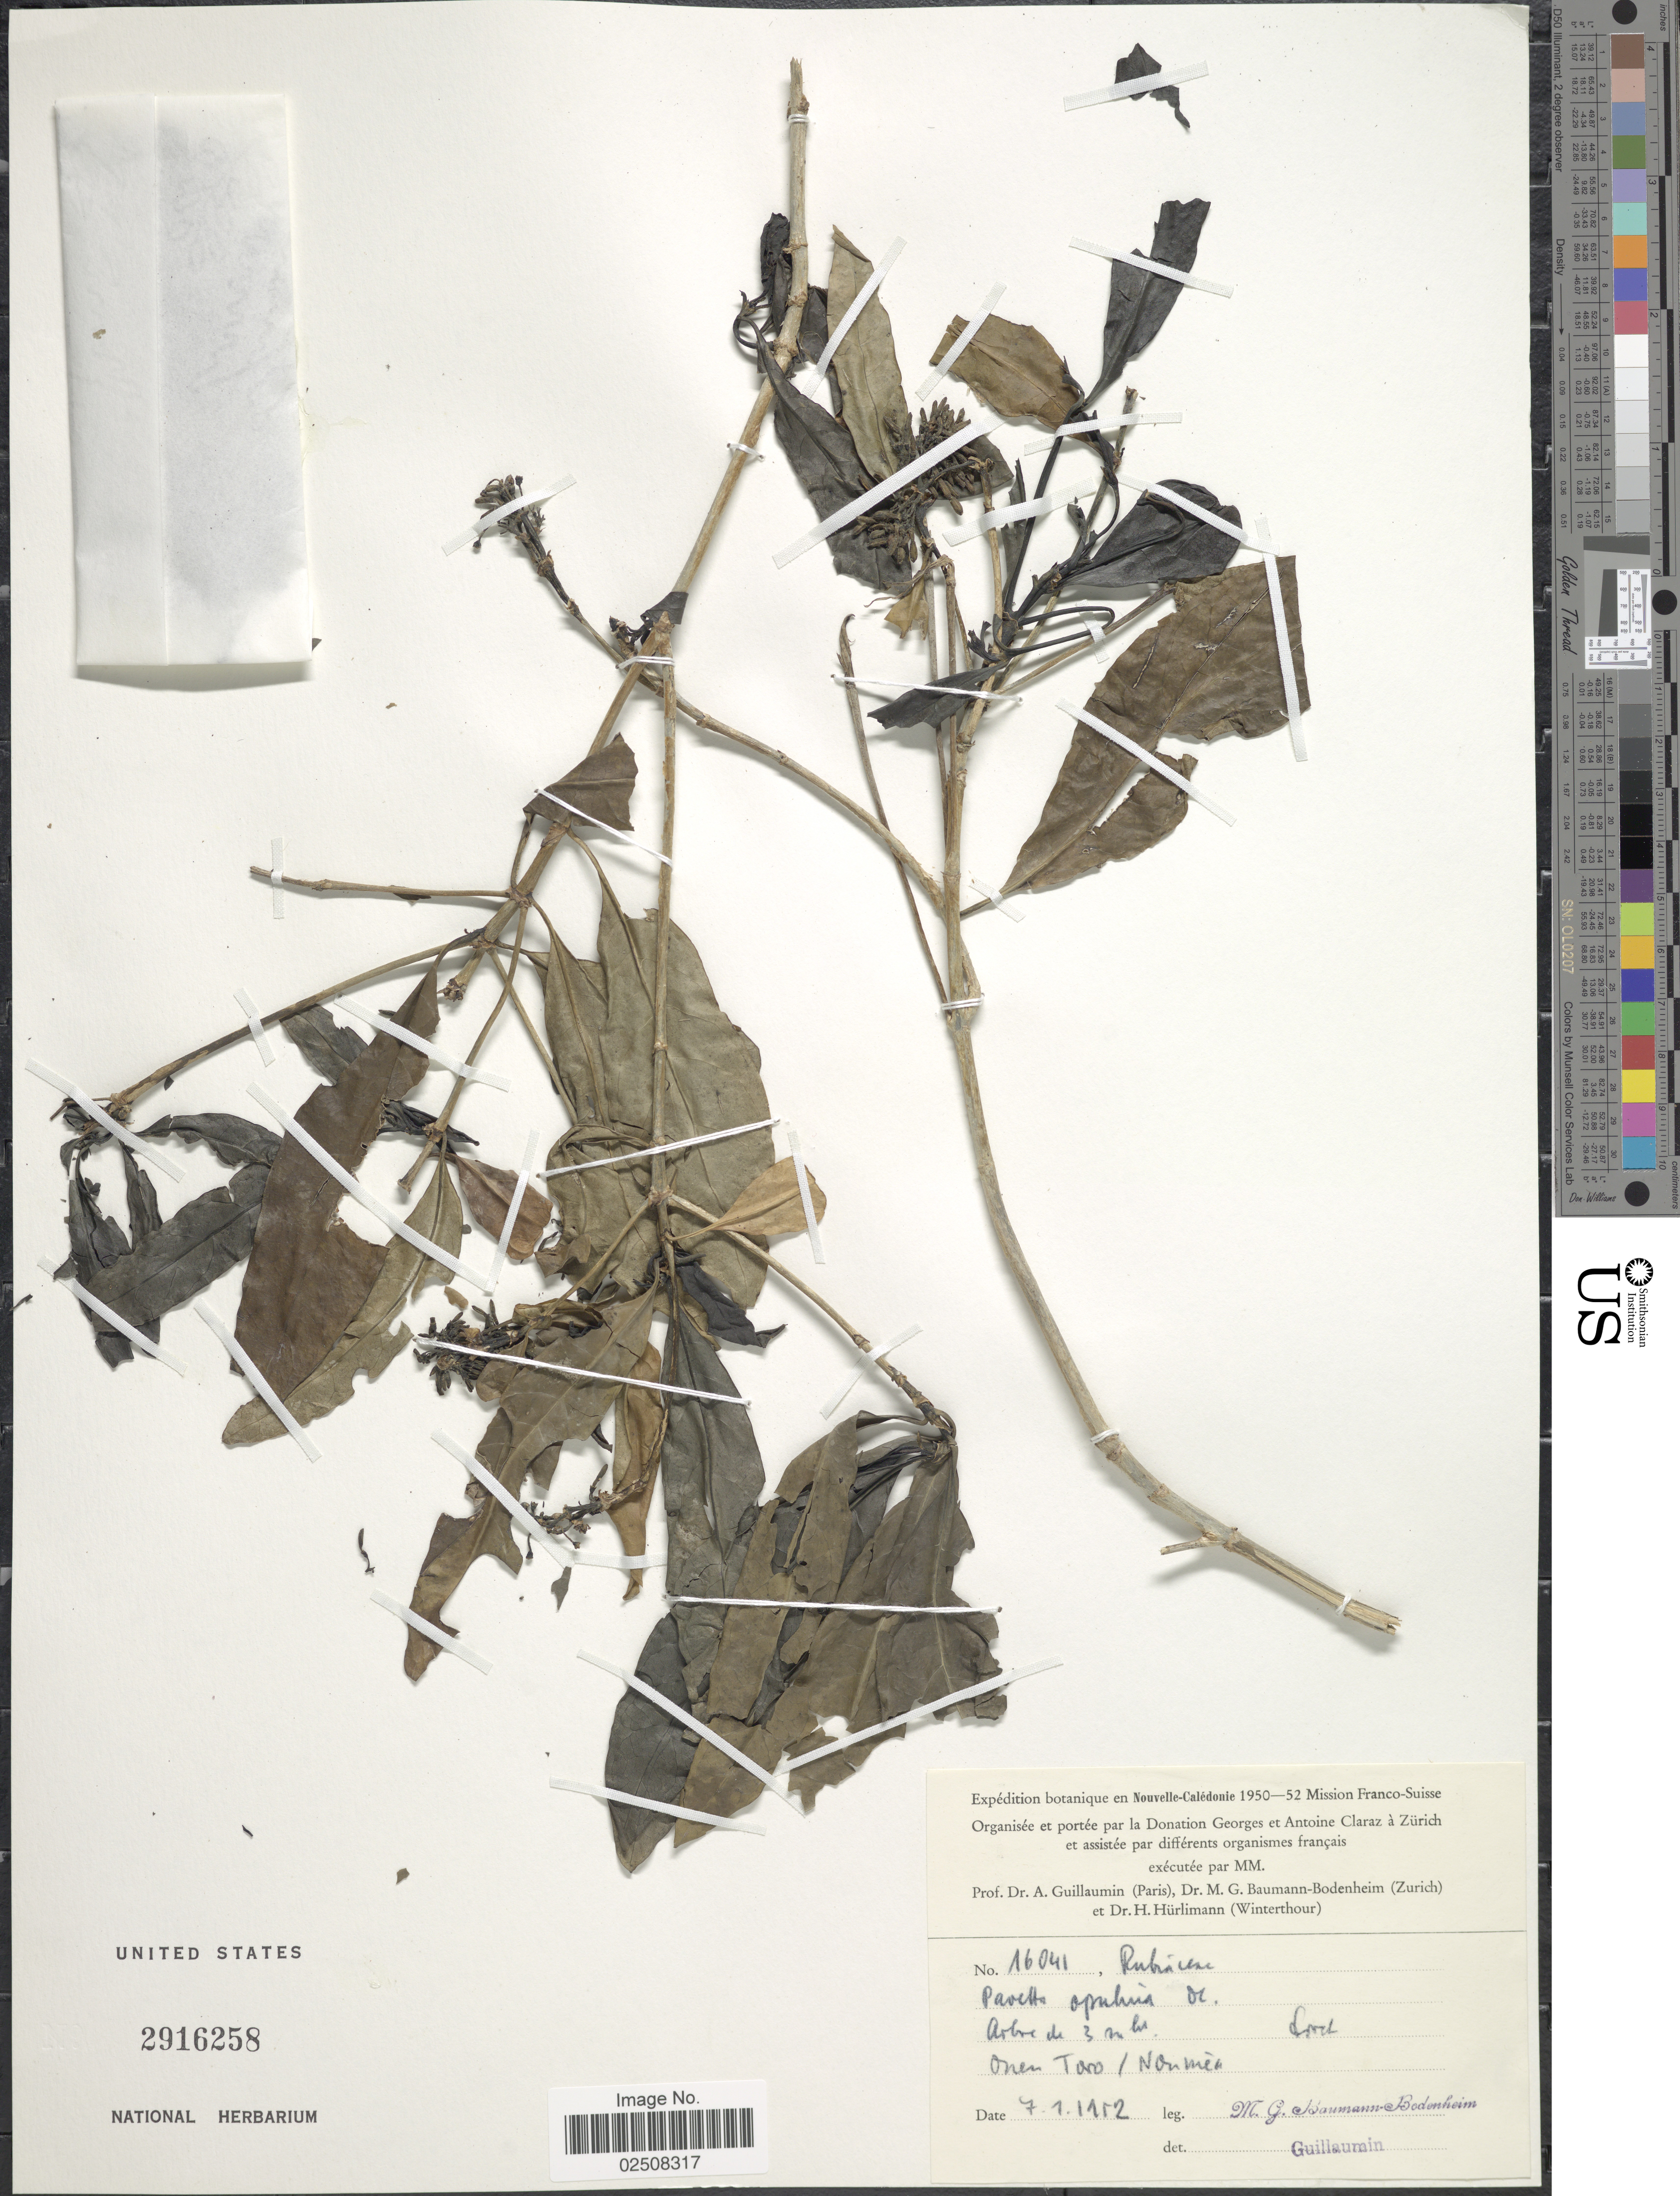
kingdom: Plantae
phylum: Tracheophyta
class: Magnoliopsida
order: Gentianales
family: Rubiaceae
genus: Pavetta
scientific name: Pavetta opulina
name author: (G. Forst.) DC.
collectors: M. G. Baumann-Bodenheim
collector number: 16041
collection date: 1952-01-07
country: New Caledonia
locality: Ouen Toro/ [illegible text]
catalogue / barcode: US 2916258